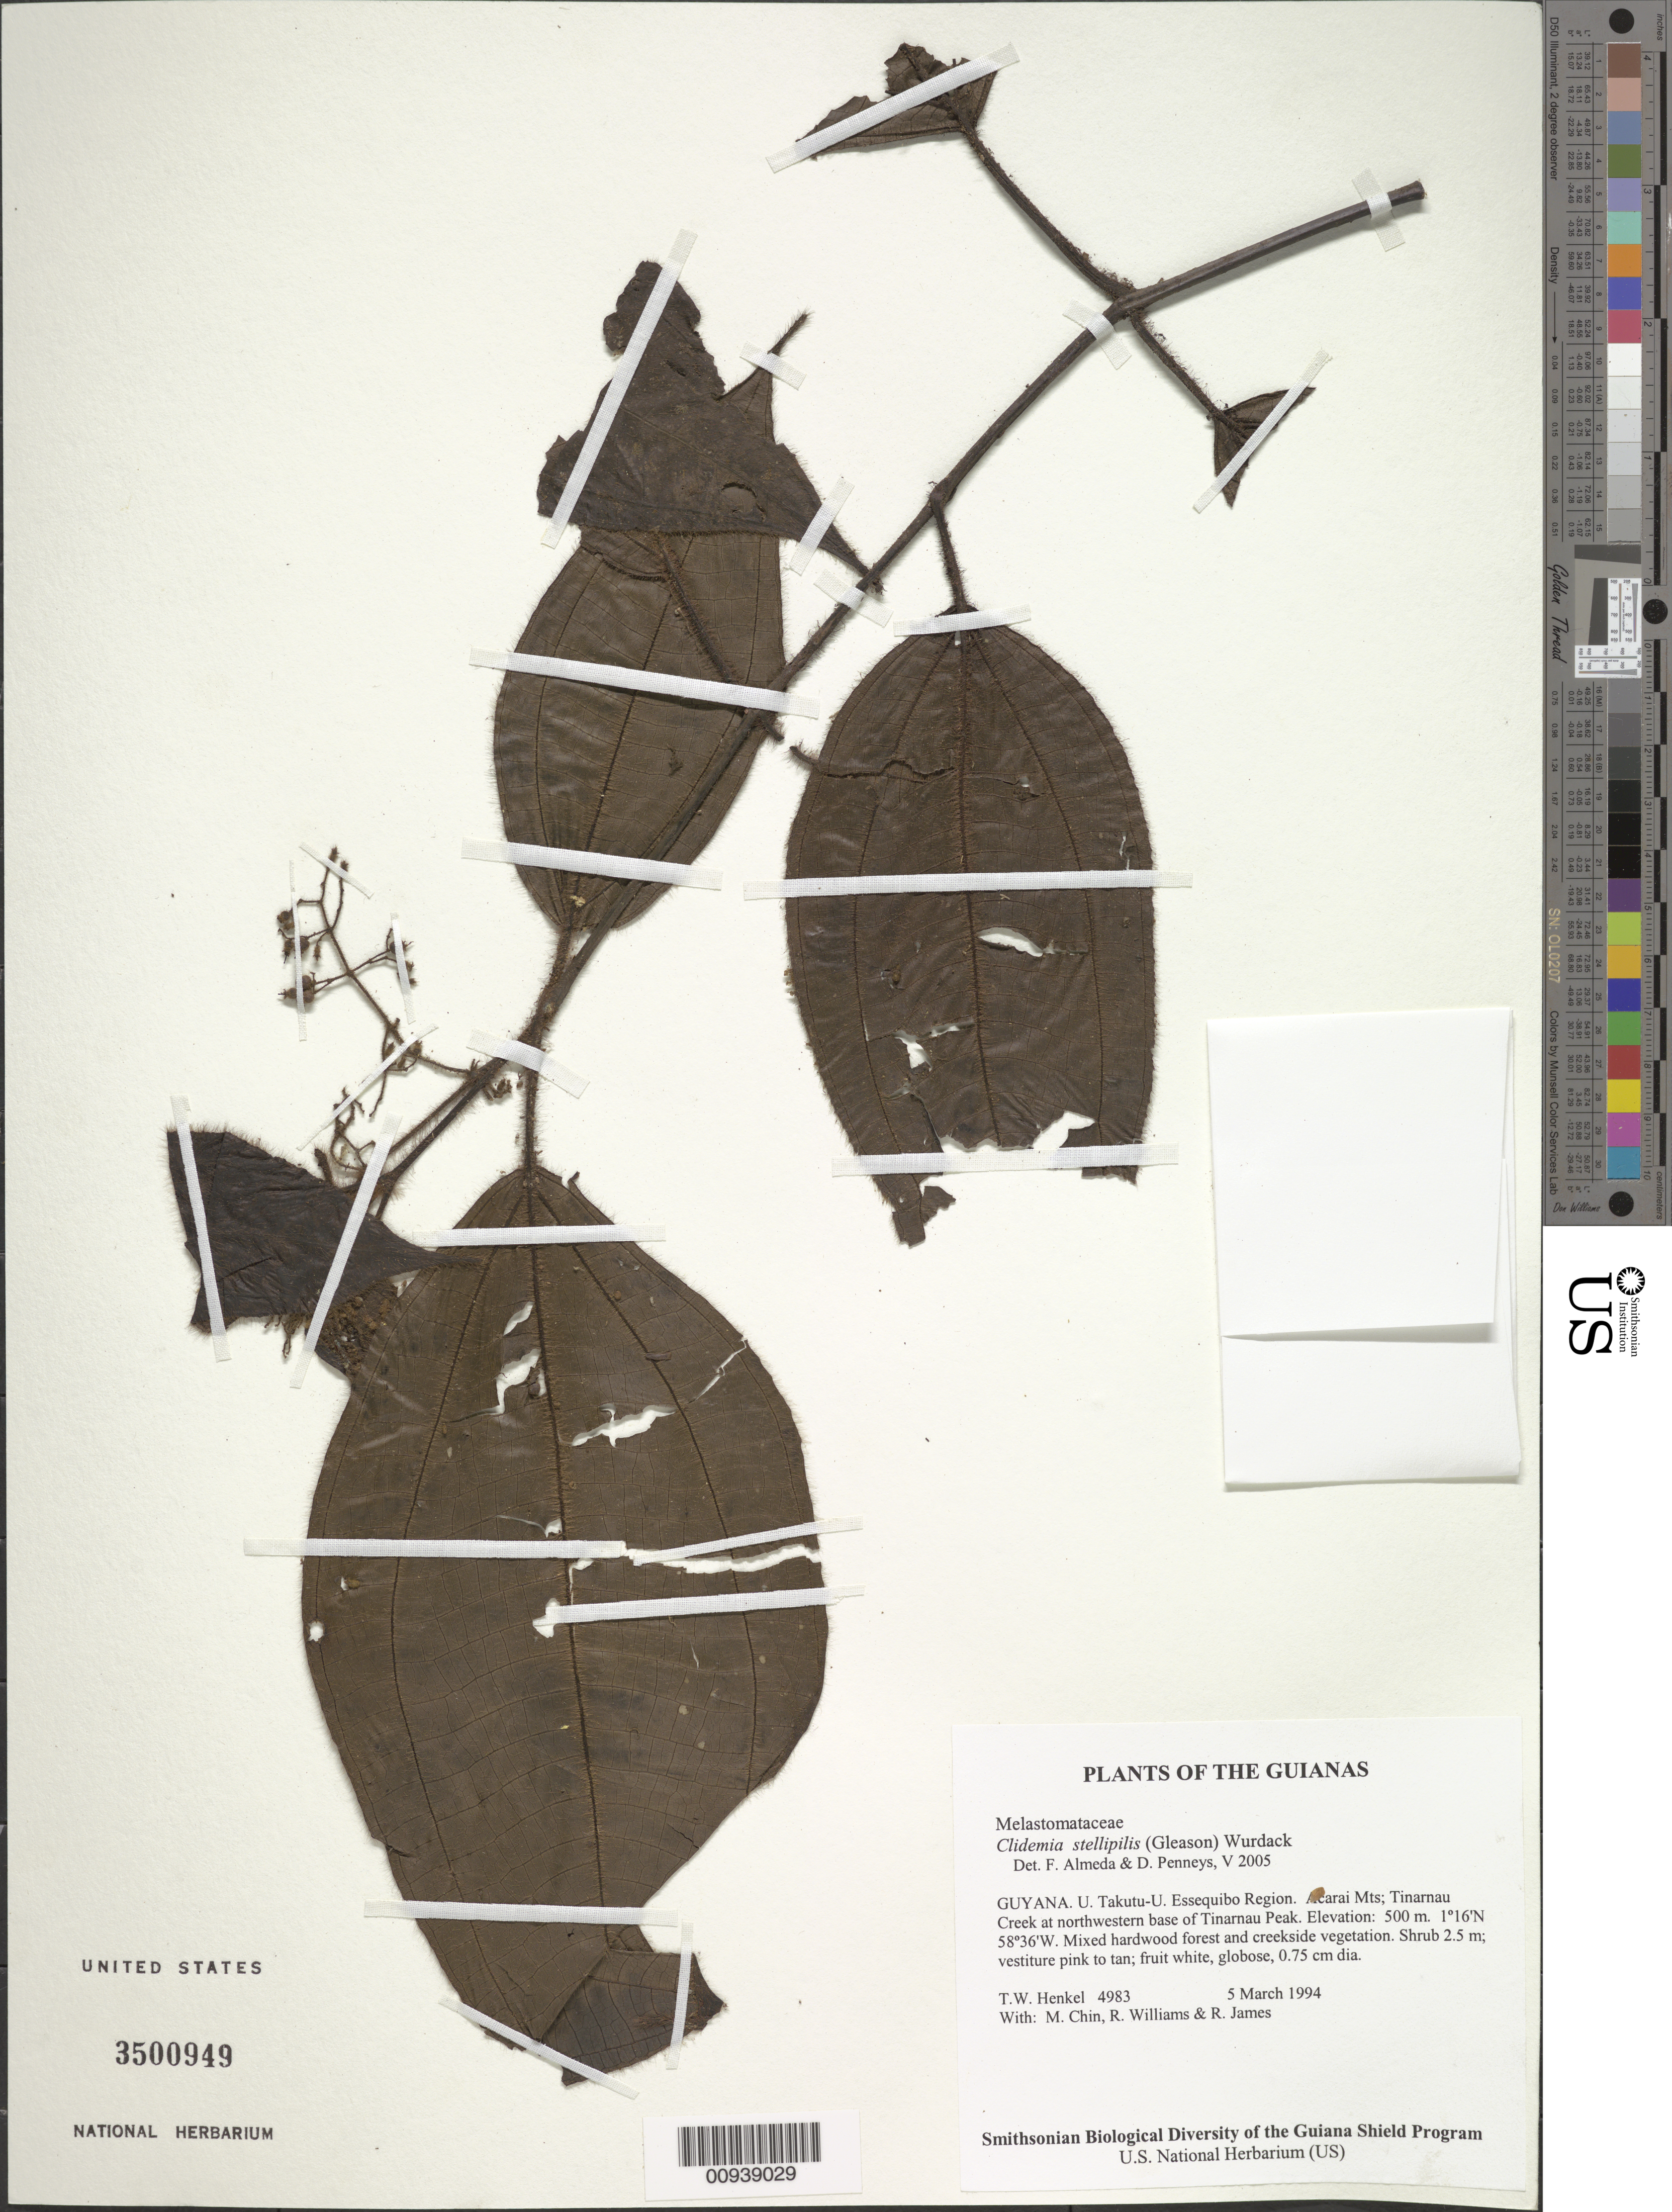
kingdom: Plantae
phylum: Tracheophyta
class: Magnoliopsida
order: Myrtales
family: Melastomataceae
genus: Clidemia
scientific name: Clidemia stellipilis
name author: (Gleason) Wurdack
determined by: Almeda, F.; Penneys, D. S.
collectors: T. Henkel, M. Chin, R. Williams & R. James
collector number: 4983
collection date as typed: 5 March 1994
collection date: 1994-03-05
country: Guyana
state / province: U. Takutu-U. Essequibo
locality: Acarai Mts; Tinarnau Creek at northwestern base of Tinarnau Peak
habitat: Mixed hardwood forest and creekside vegetation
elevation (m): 500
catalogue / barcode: US 3500949